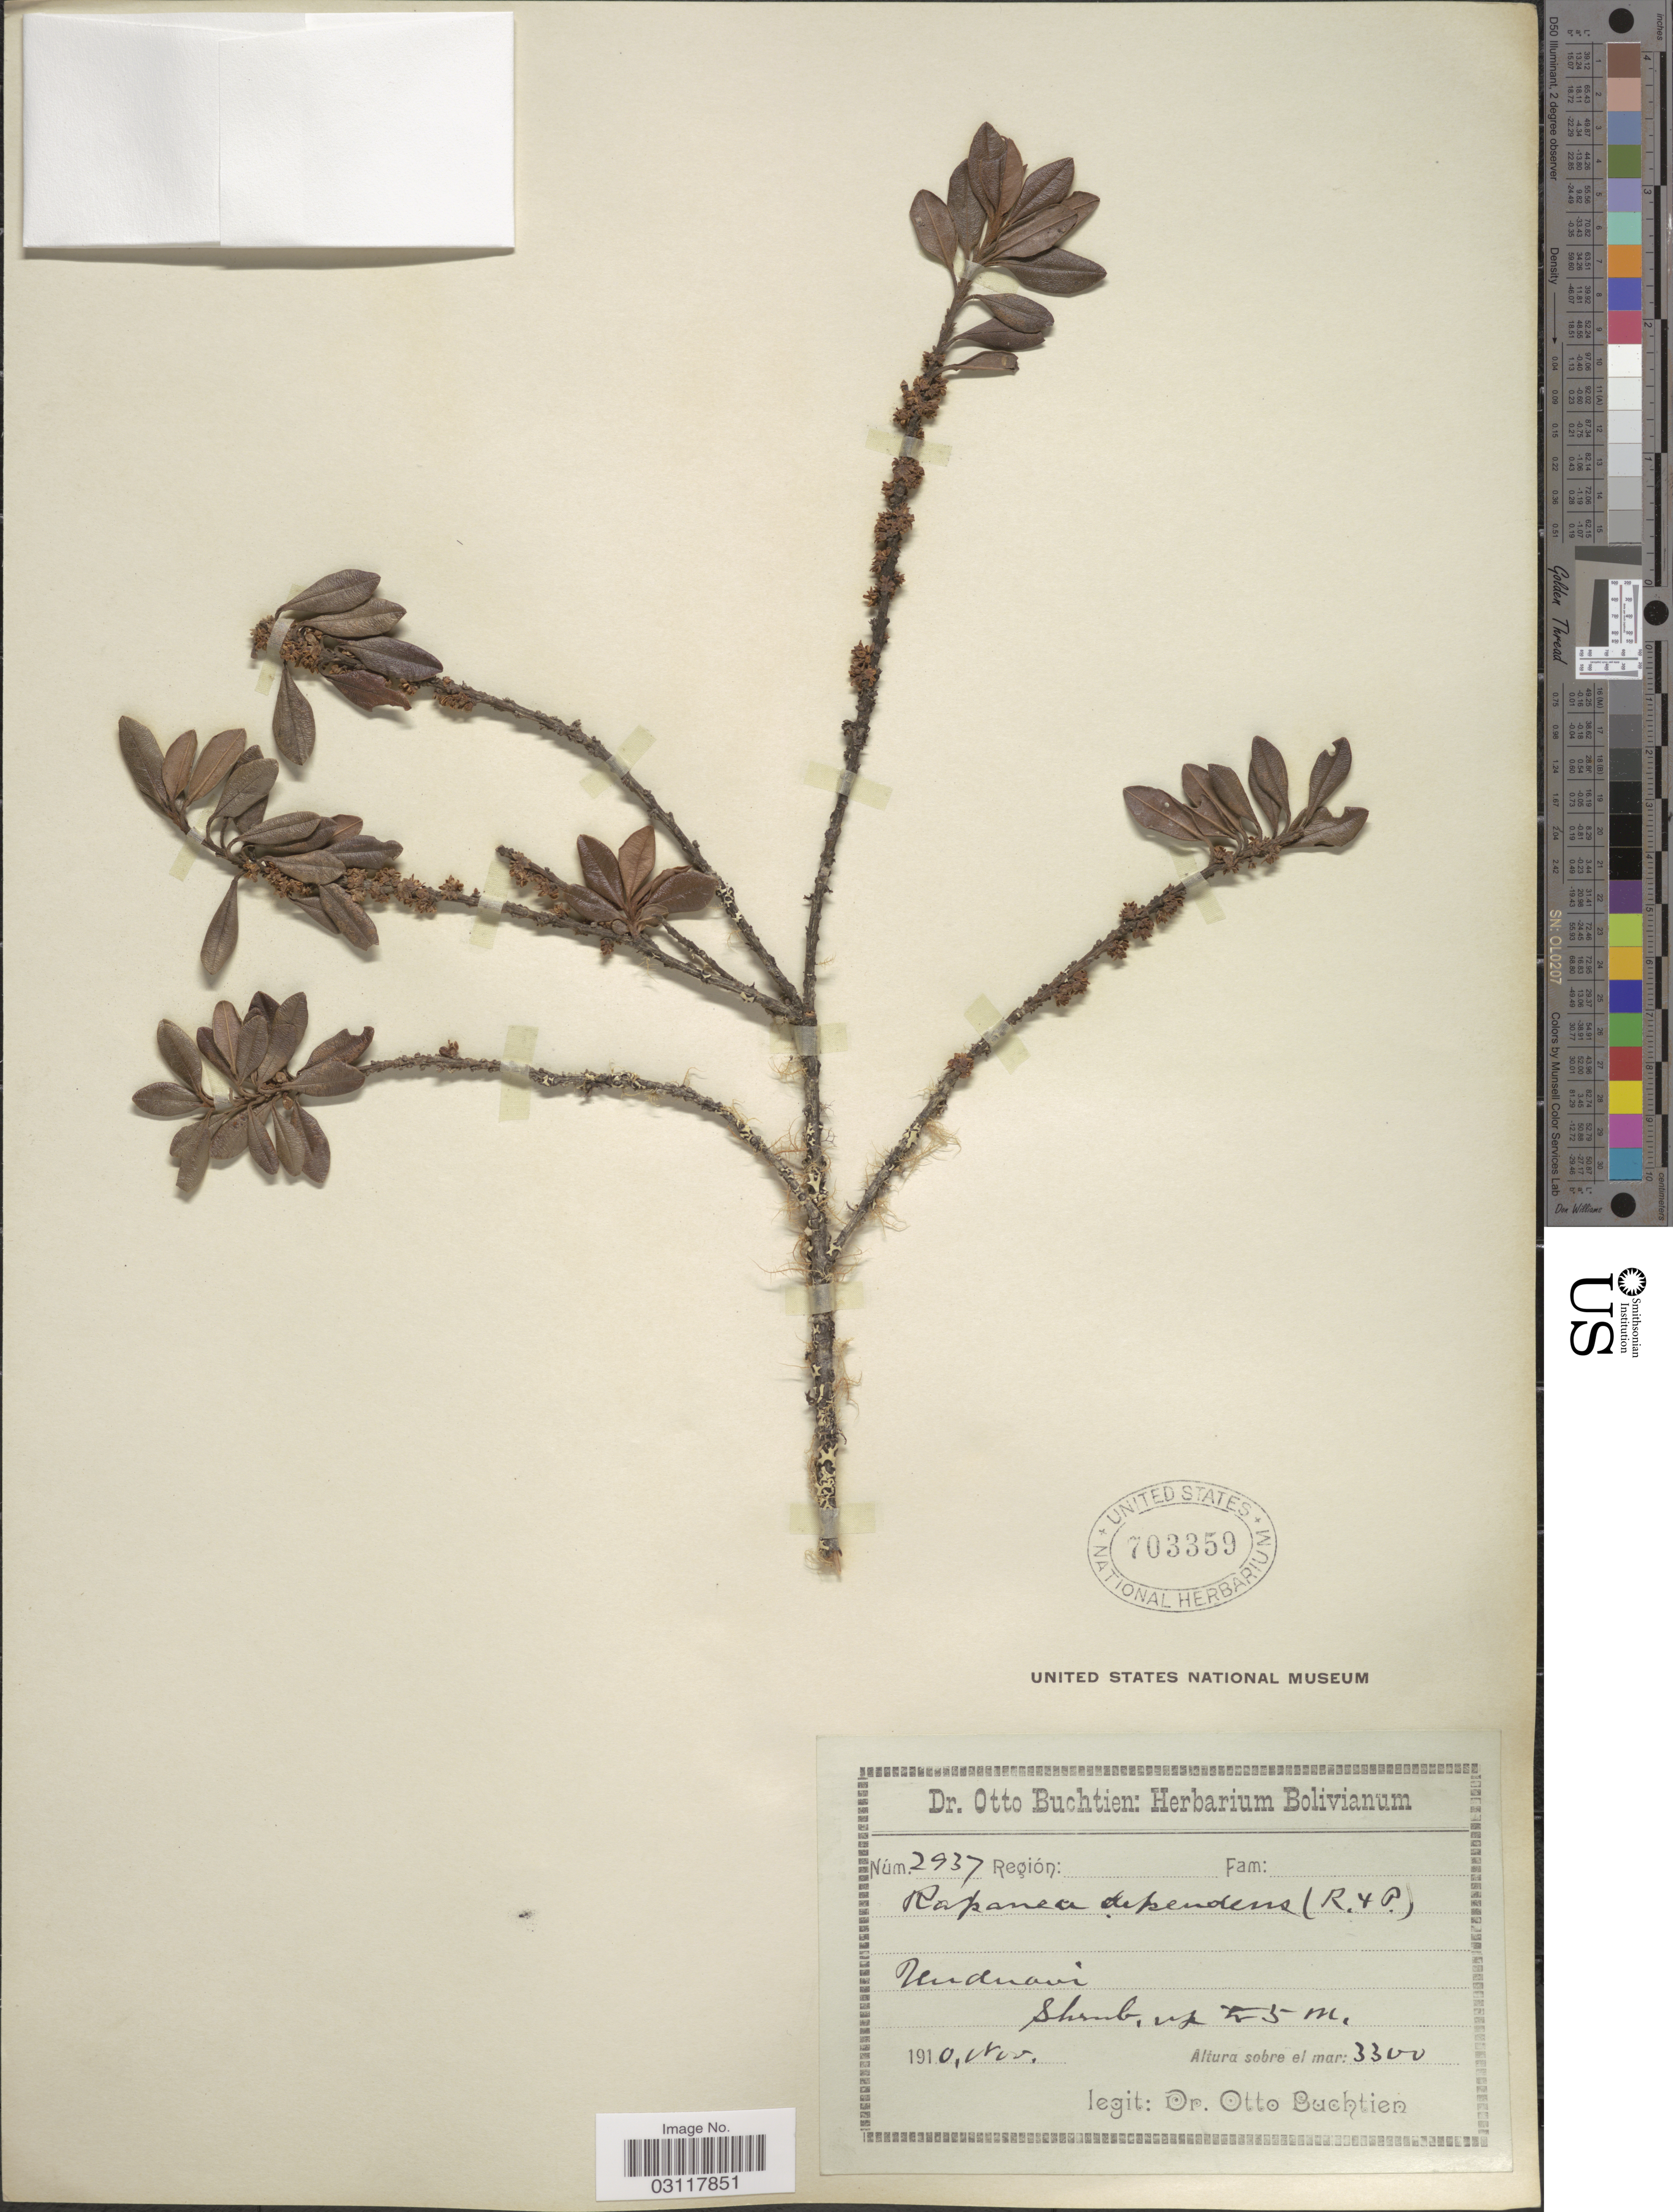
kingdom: Plantae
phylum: Tracheophyta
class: Magnoliopsida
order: Ericales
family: Primulaceae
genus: Rapanea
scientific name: Rapanea dependens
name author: (Ruiz & Pav.) Mez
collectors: O. Buchtien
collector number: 2937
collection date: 1910-11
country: Bolivia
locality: Unduavi.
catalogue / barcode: US 703359